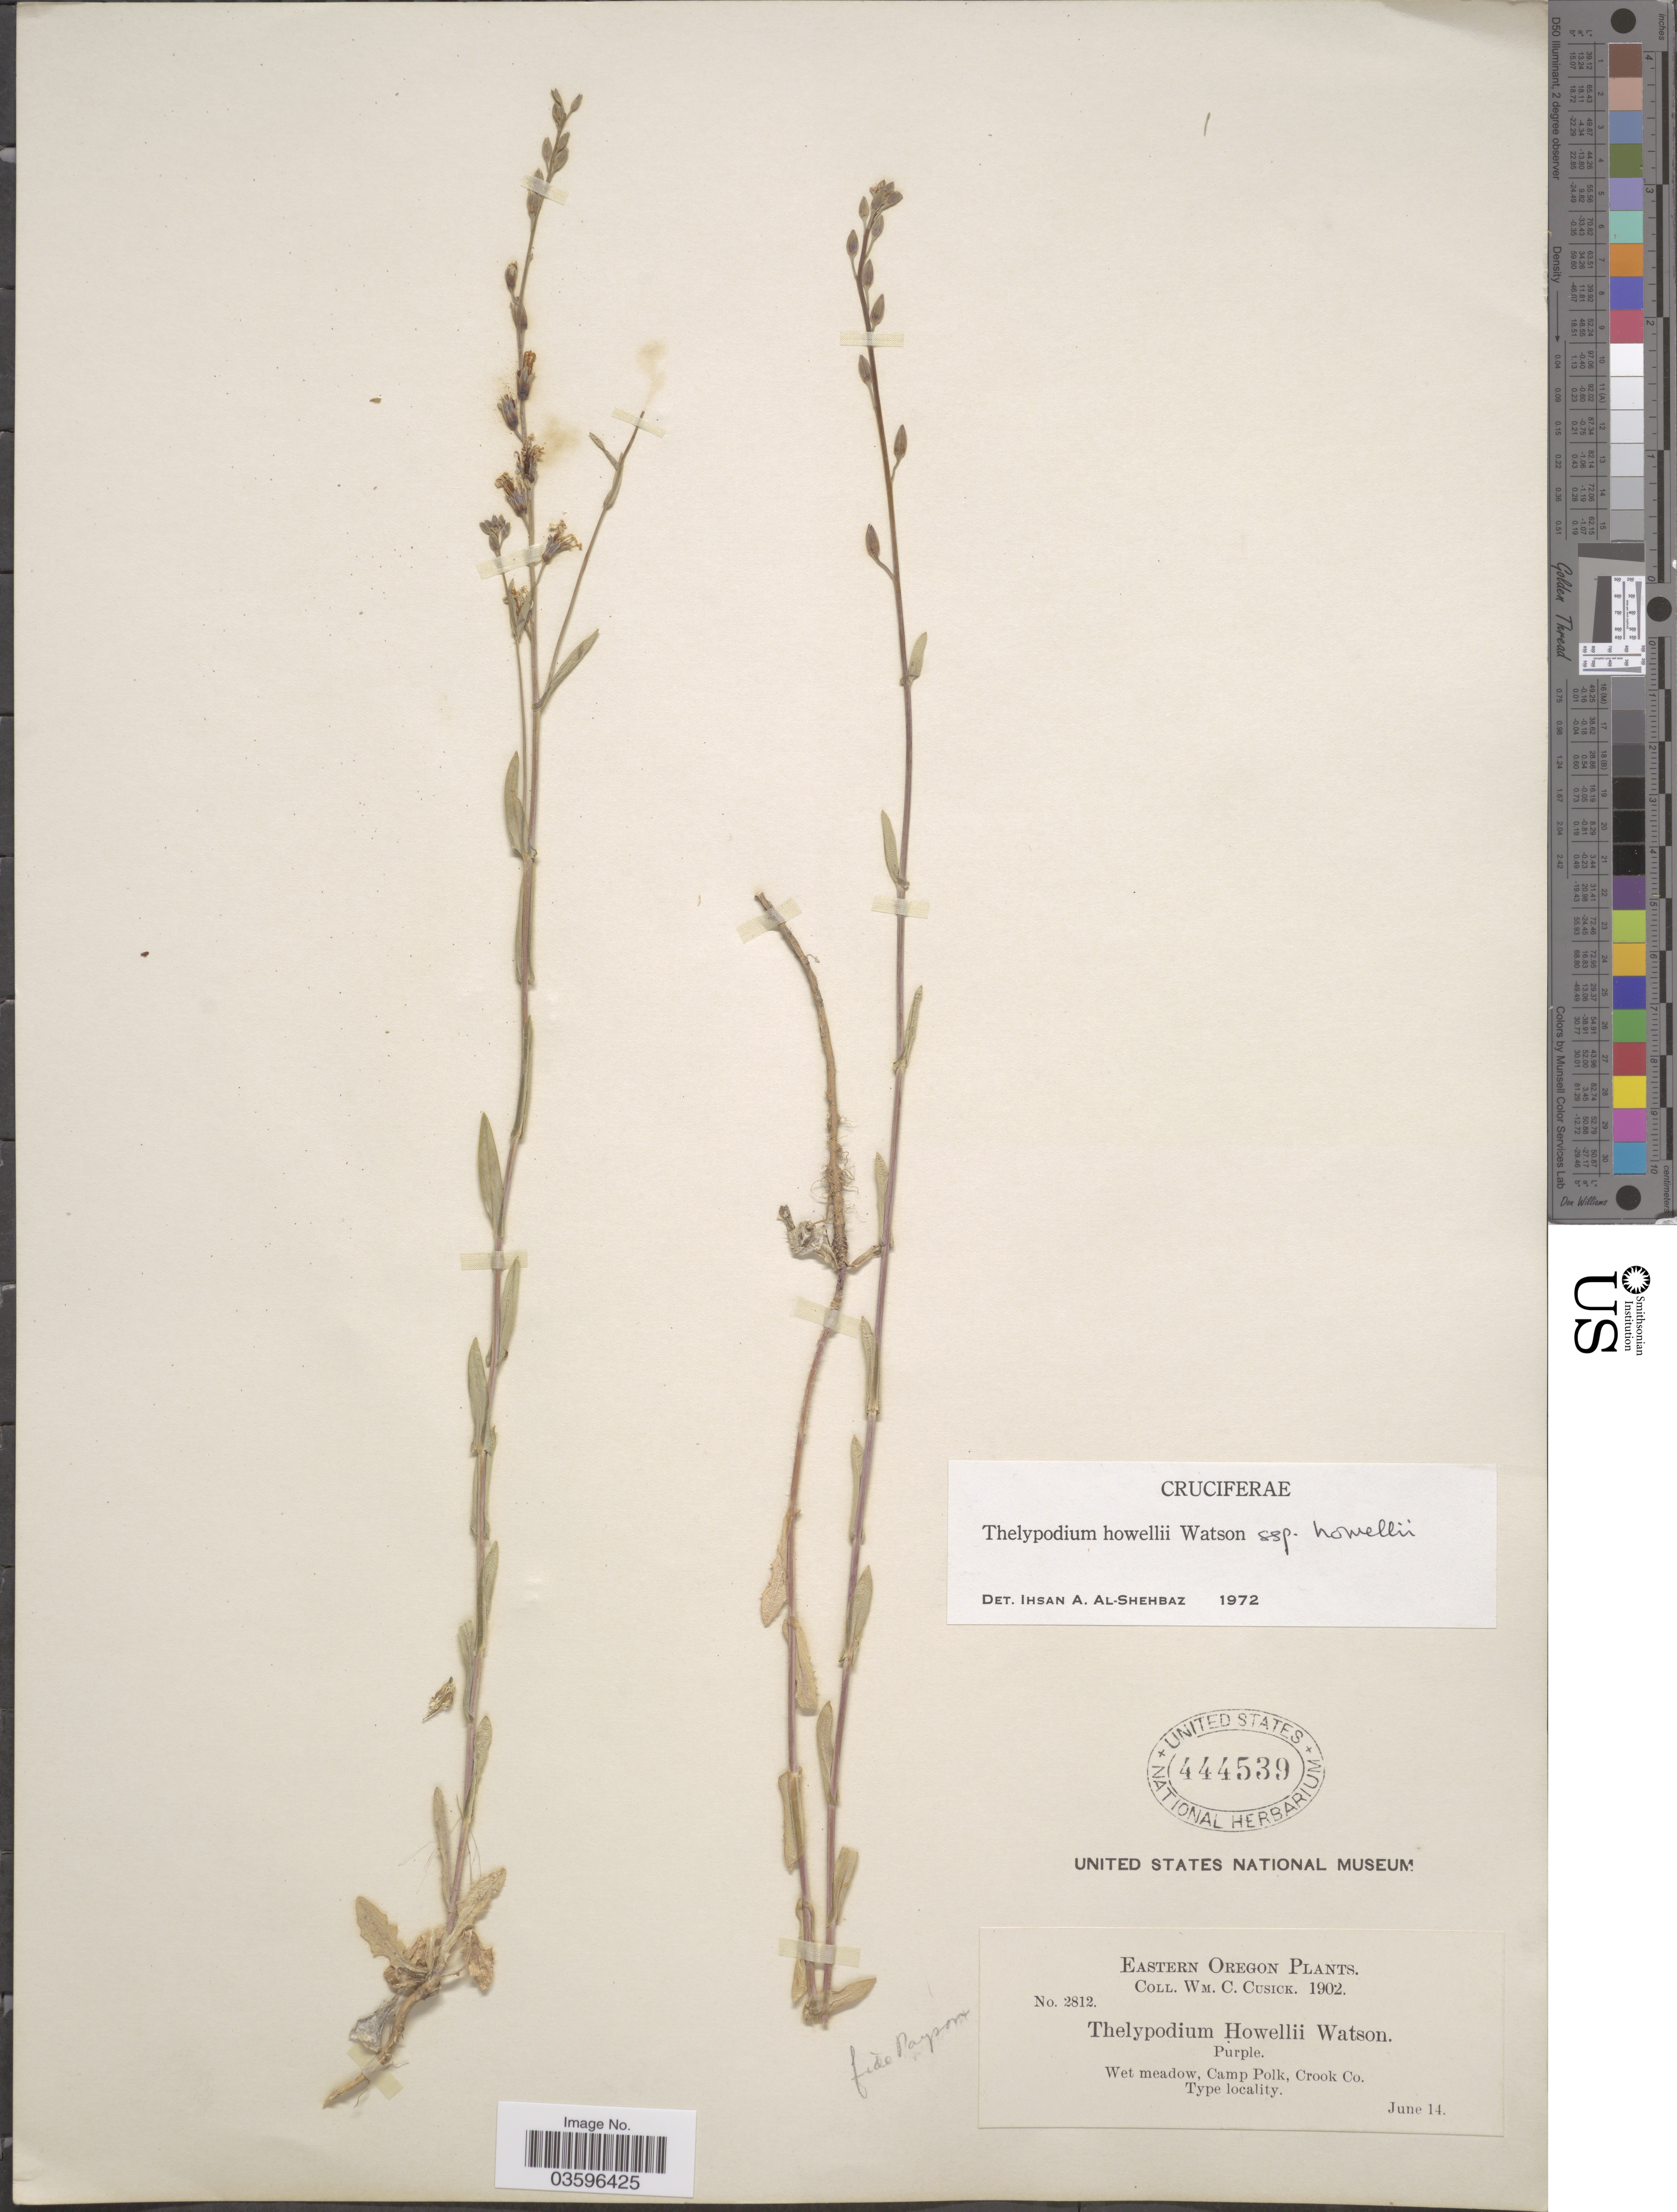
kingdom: Plantae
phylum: Tracheophyta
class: Magnoliopsida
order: Brassicales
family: Brassicaceae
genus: Thelypodium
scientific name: Thelypodium howellii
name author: S. Watson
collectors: W. C. Cusick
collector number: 2812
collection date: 1902-06-14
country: United States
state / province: Oregon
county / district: Crook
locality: Eastern Oregon. Camp Polk, Crook Co.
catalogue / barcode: US 444539